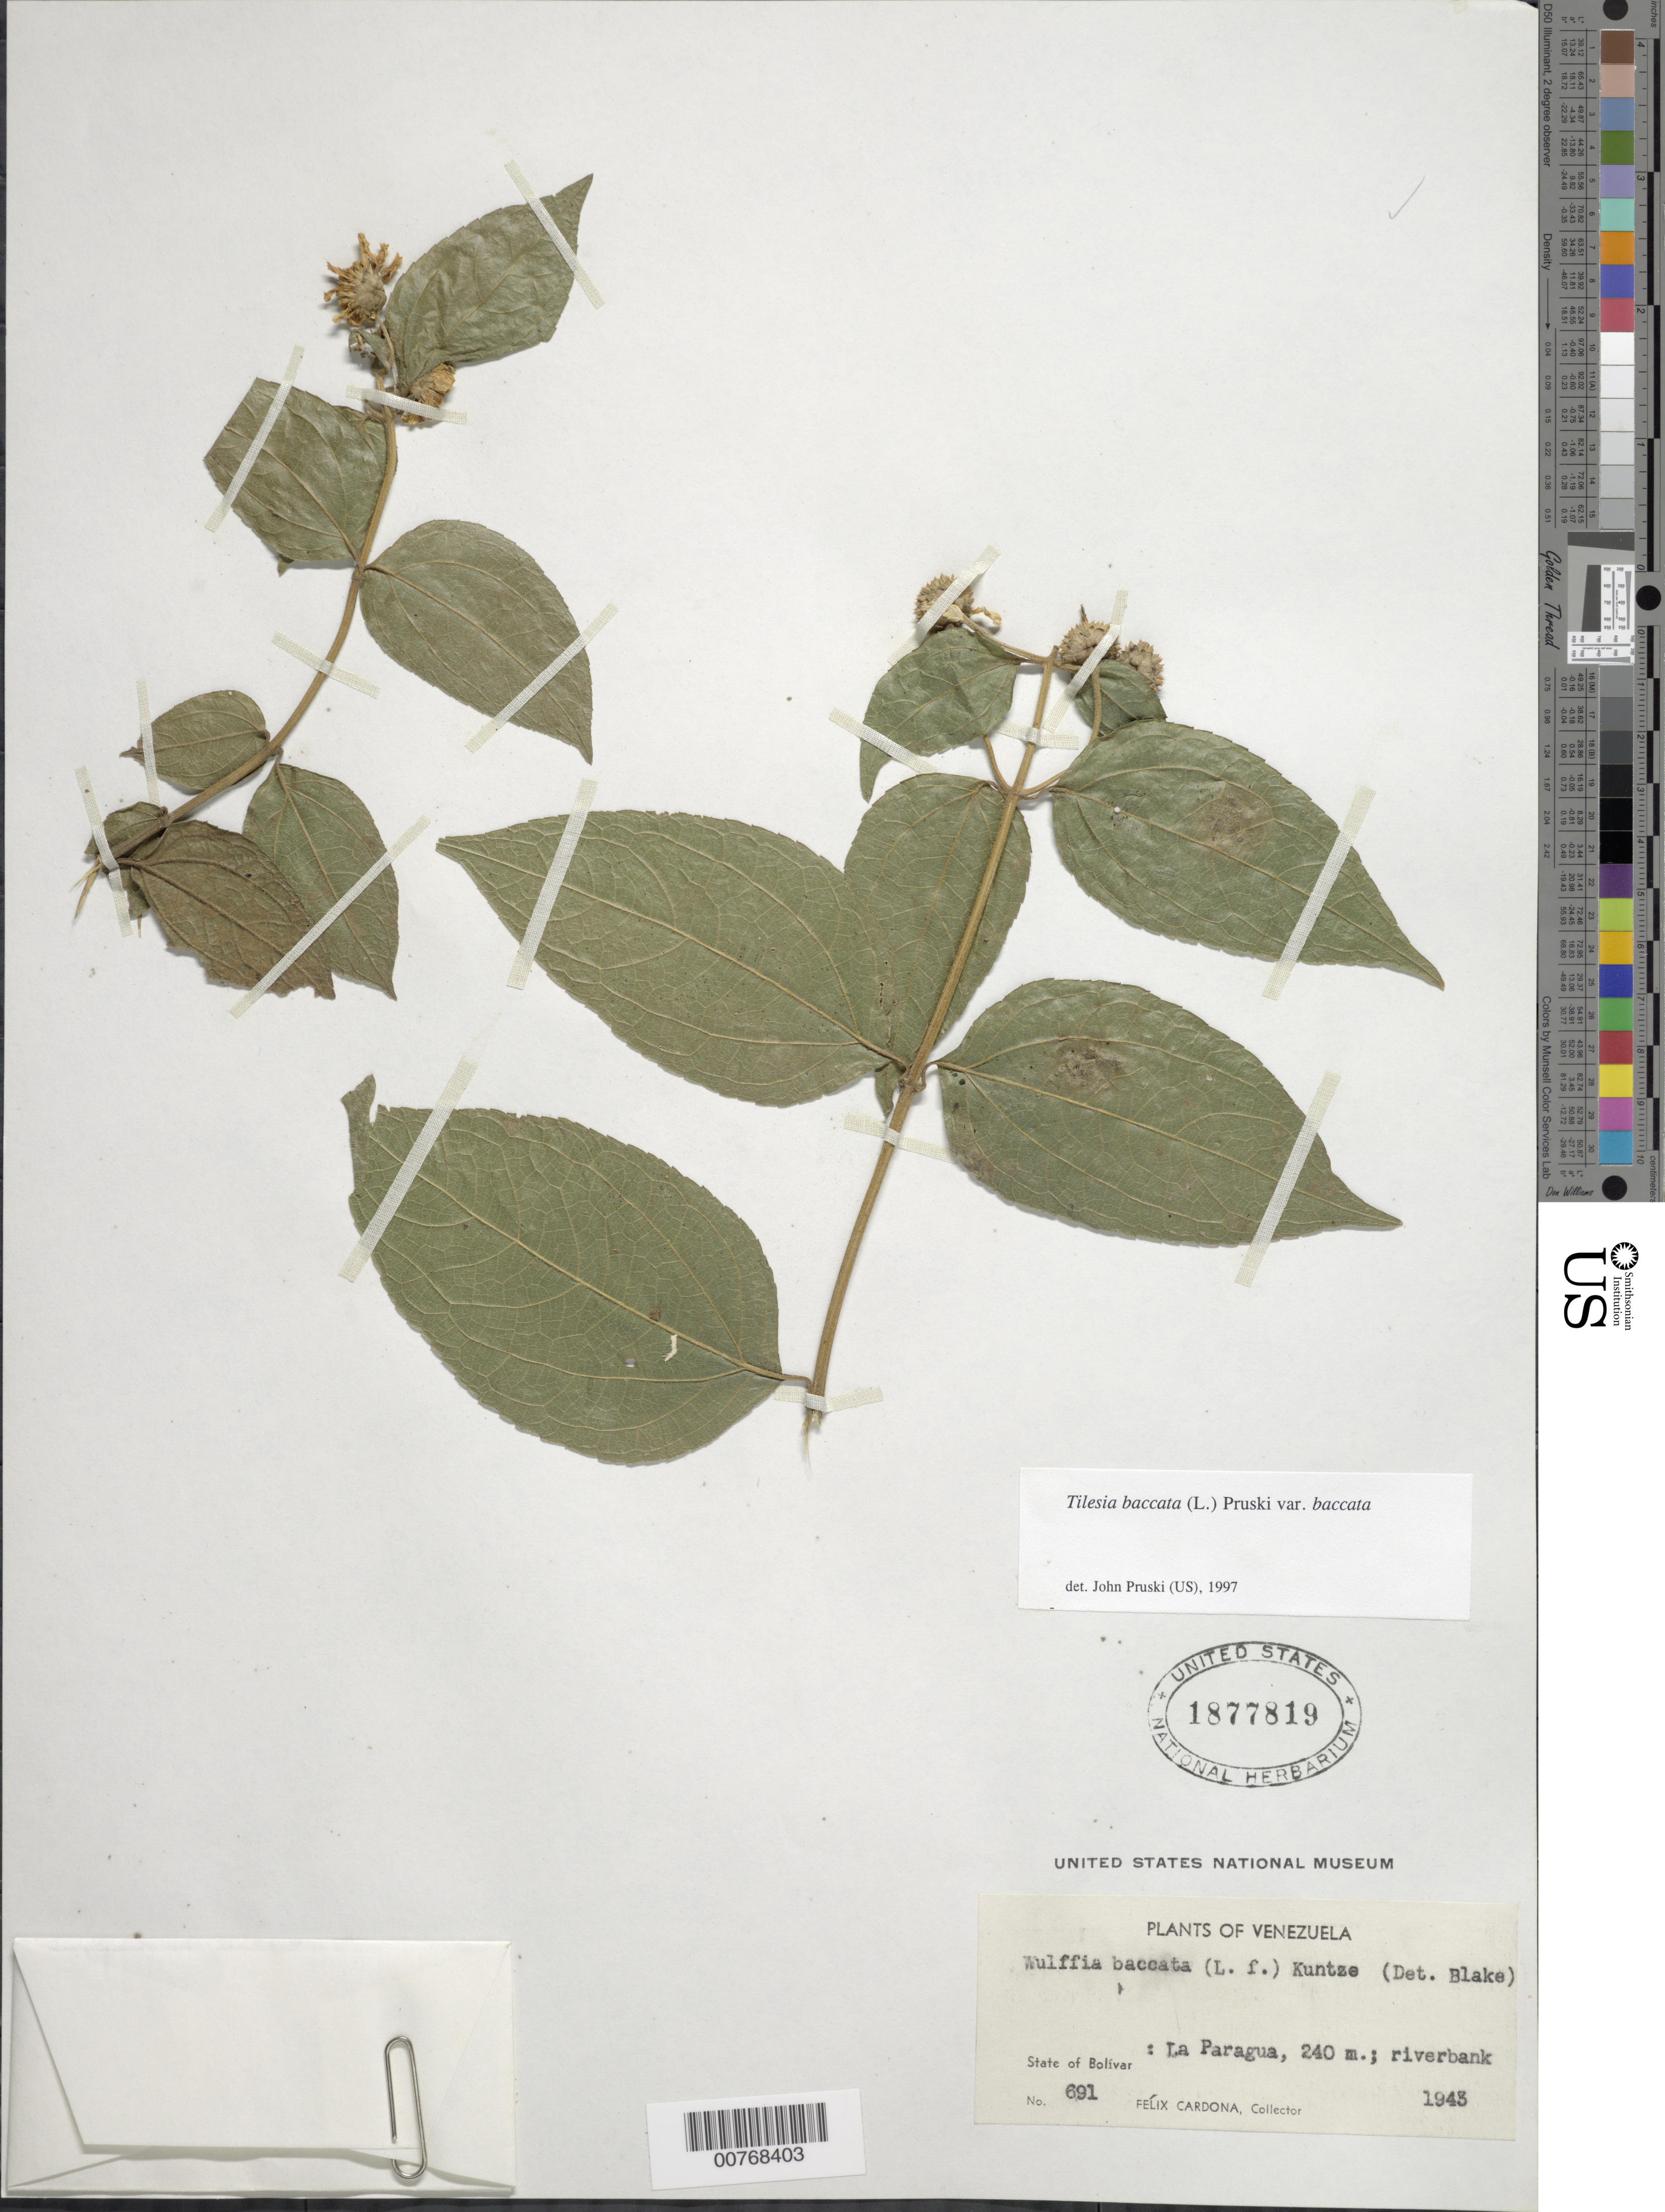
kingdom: Plantae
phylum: Tracheophyta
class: Magnoliopsida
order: Asterales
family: Asteraceae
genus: Wulffia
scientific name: Wulffia baccata var. baccata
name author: (L.) Kuntze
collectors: F. Cardona Puig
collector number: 691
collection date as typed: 1943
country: Venezuela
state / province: Bolívar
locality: La Paragua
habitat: Riverbank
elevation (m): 240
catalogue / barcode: US 1877819